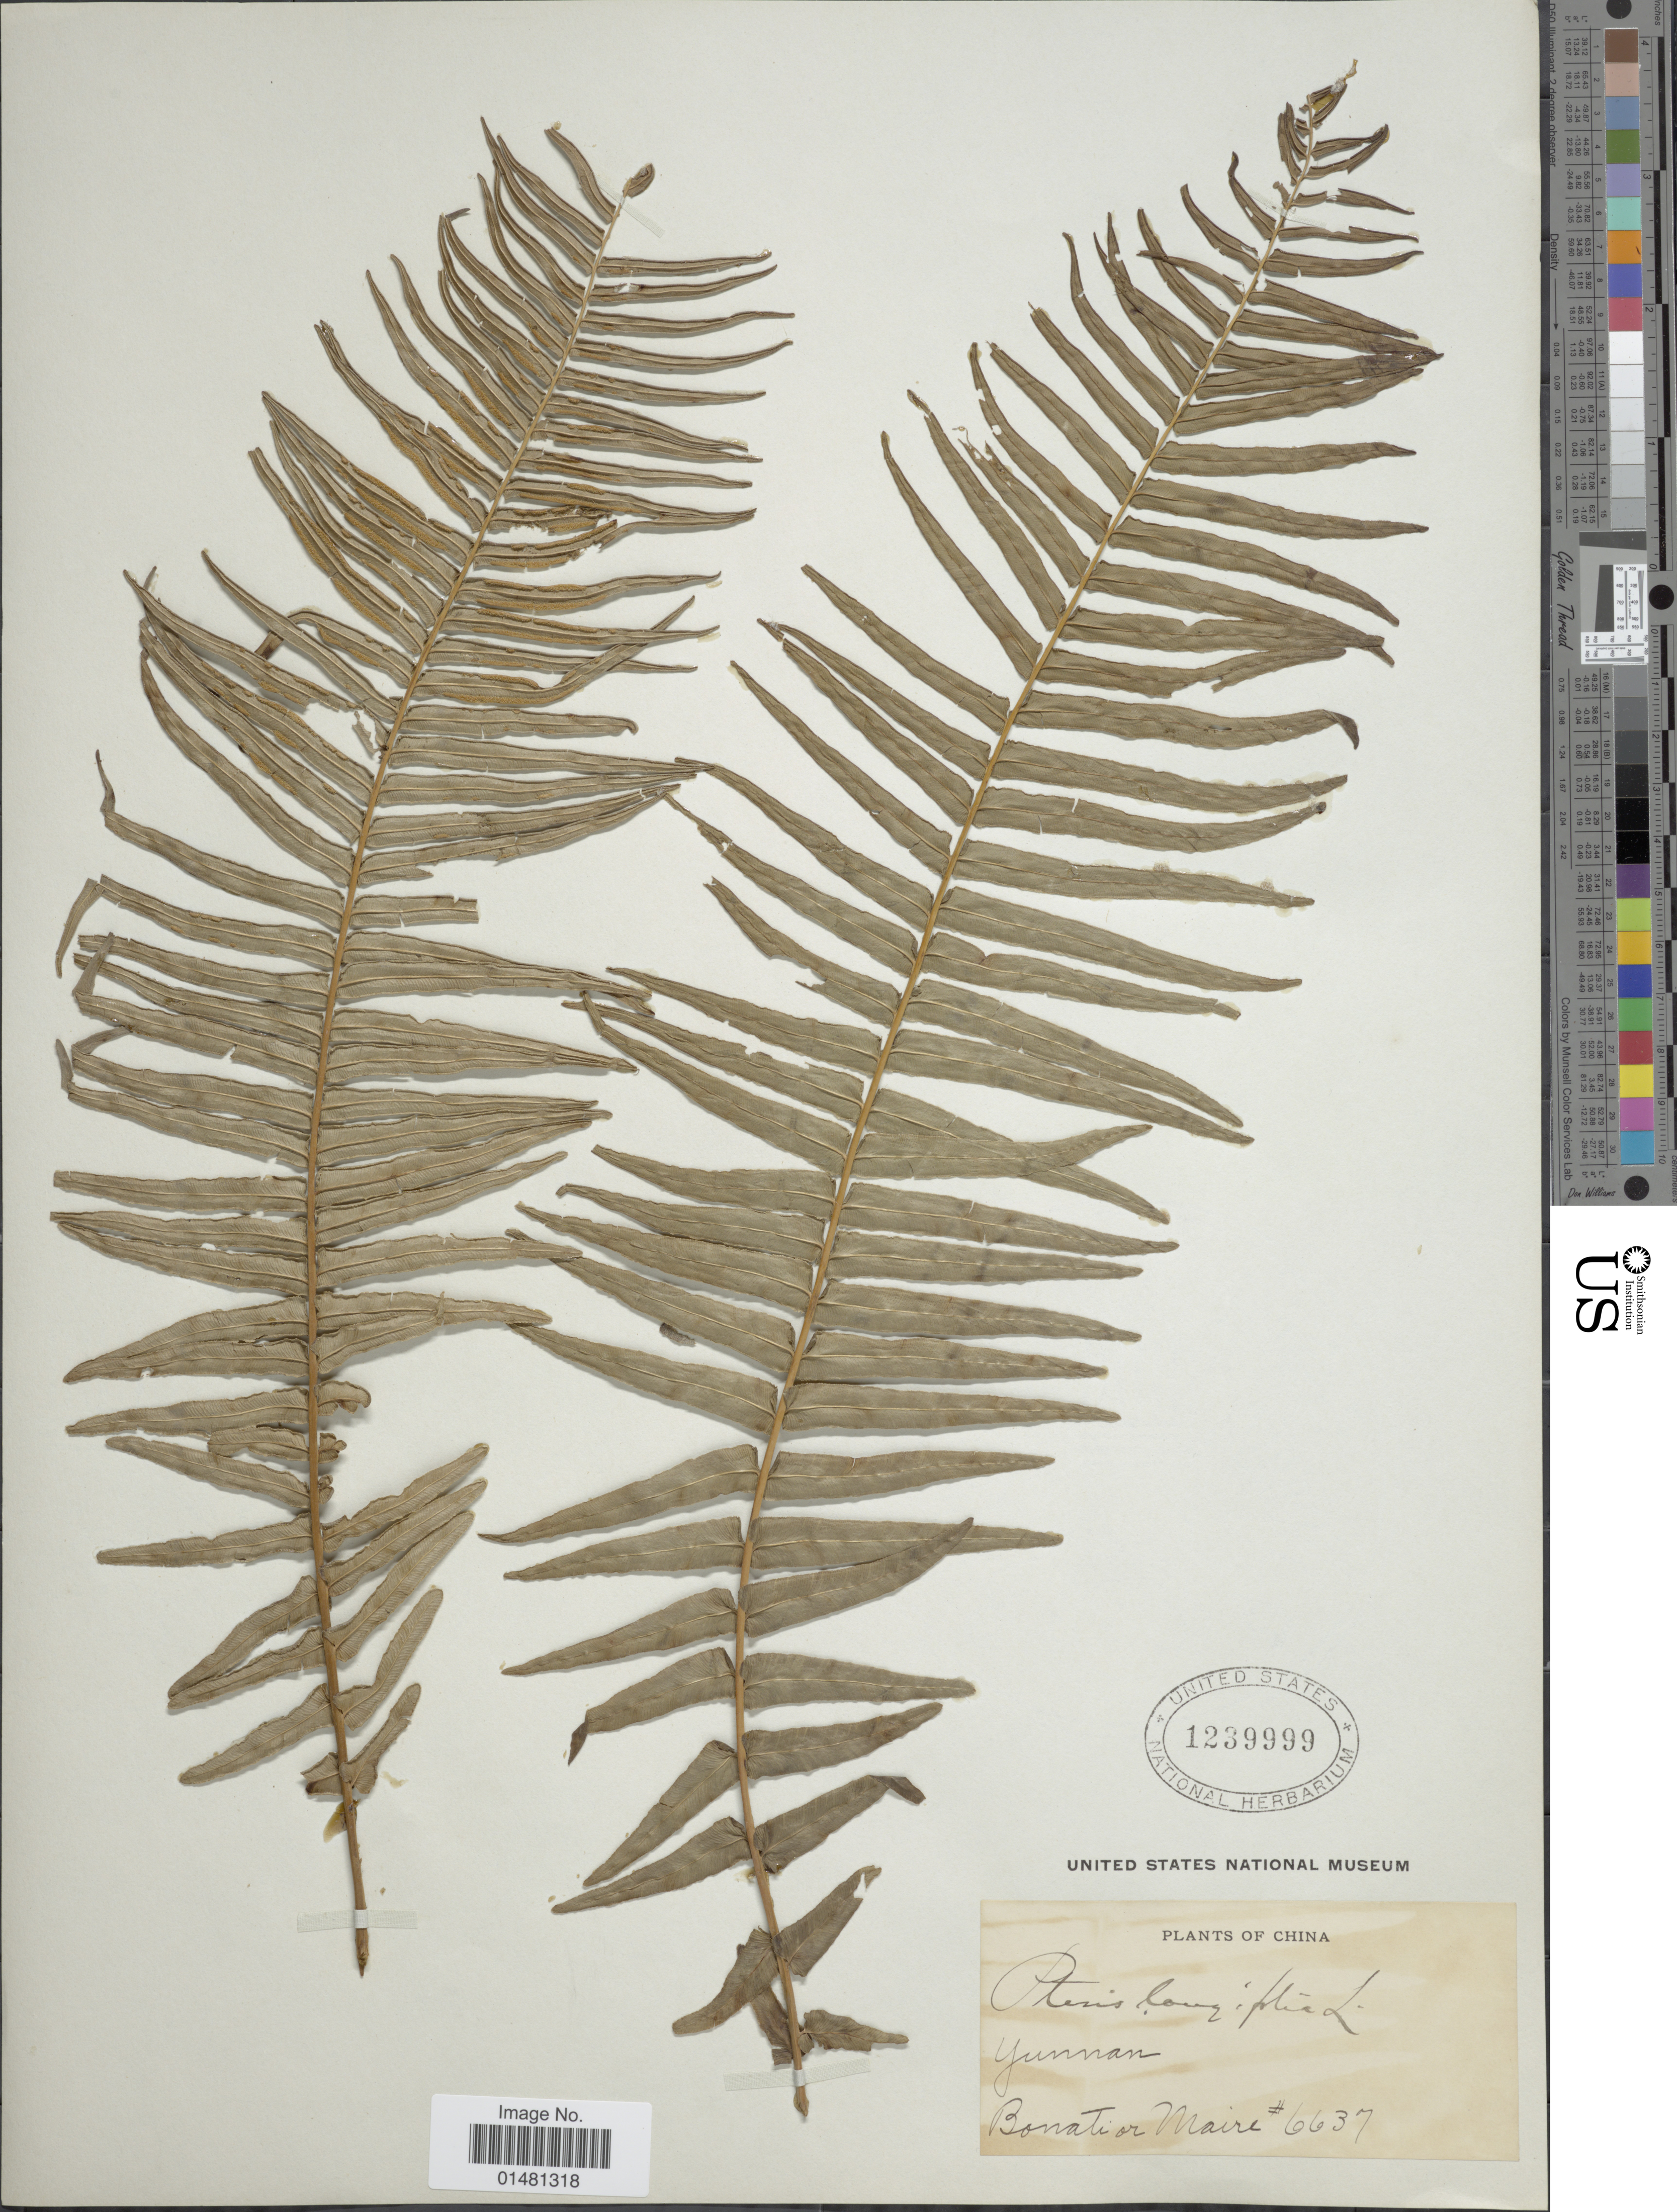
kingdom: Plantae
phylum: Tracheophyta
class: Polypodiopsida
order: Polypodiales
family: Pteridaceae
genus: Pteris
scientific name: Pteris vittata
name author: L.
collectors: B. Maire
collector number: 6637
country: China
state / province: Yunnan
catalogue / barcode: US 1239999